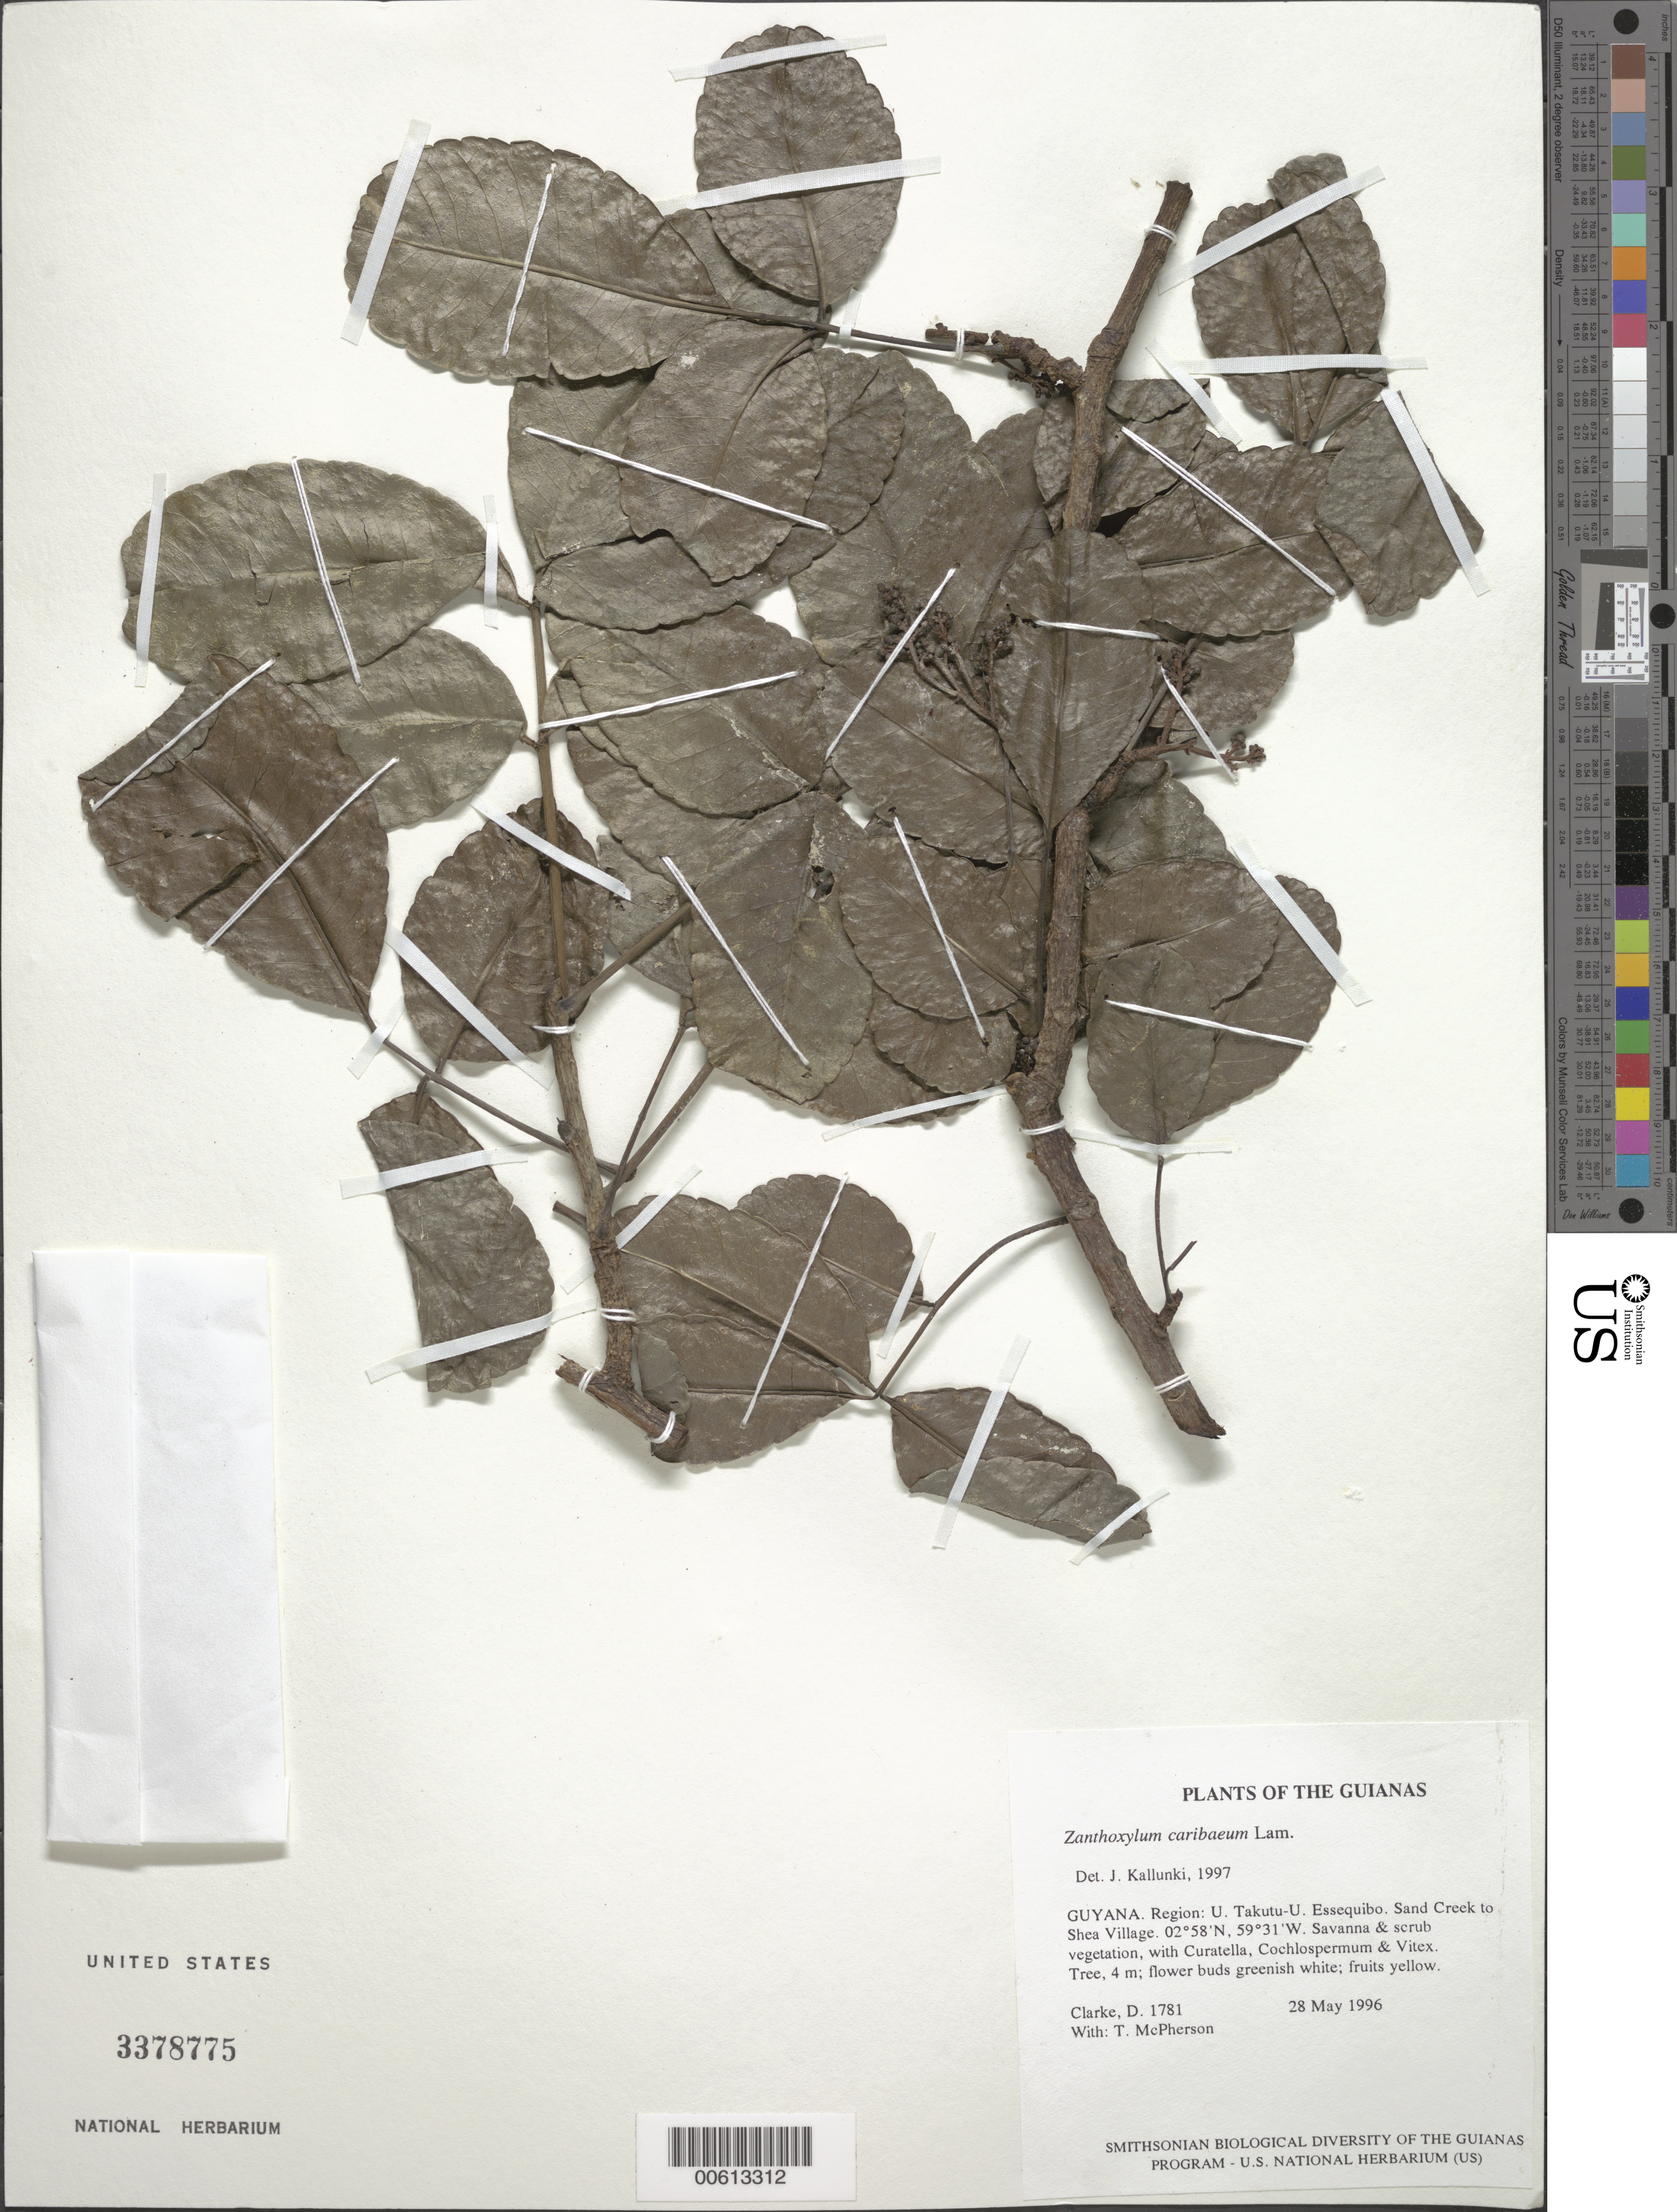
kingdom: Plantae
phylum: Tracheophyta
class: Magnoliopsida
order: Sapindales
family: Rutaceae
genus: Zanthoxylum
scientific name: Zanthoxylum caribaeum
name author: Lam.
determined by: Kallunki, Jacquelyn A.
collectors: H. D. Clarke & T. McPherson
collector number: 1781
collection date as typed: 28 May 1996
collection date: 1996-05-28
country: Guyana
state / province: U. Takutu-U. Essequibo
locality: Sand Creek to Shea Village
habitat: Savanna & scrub vegetation, with Curatella, Cochlospermum & Vitex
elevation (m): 100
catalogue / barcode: US 3378775